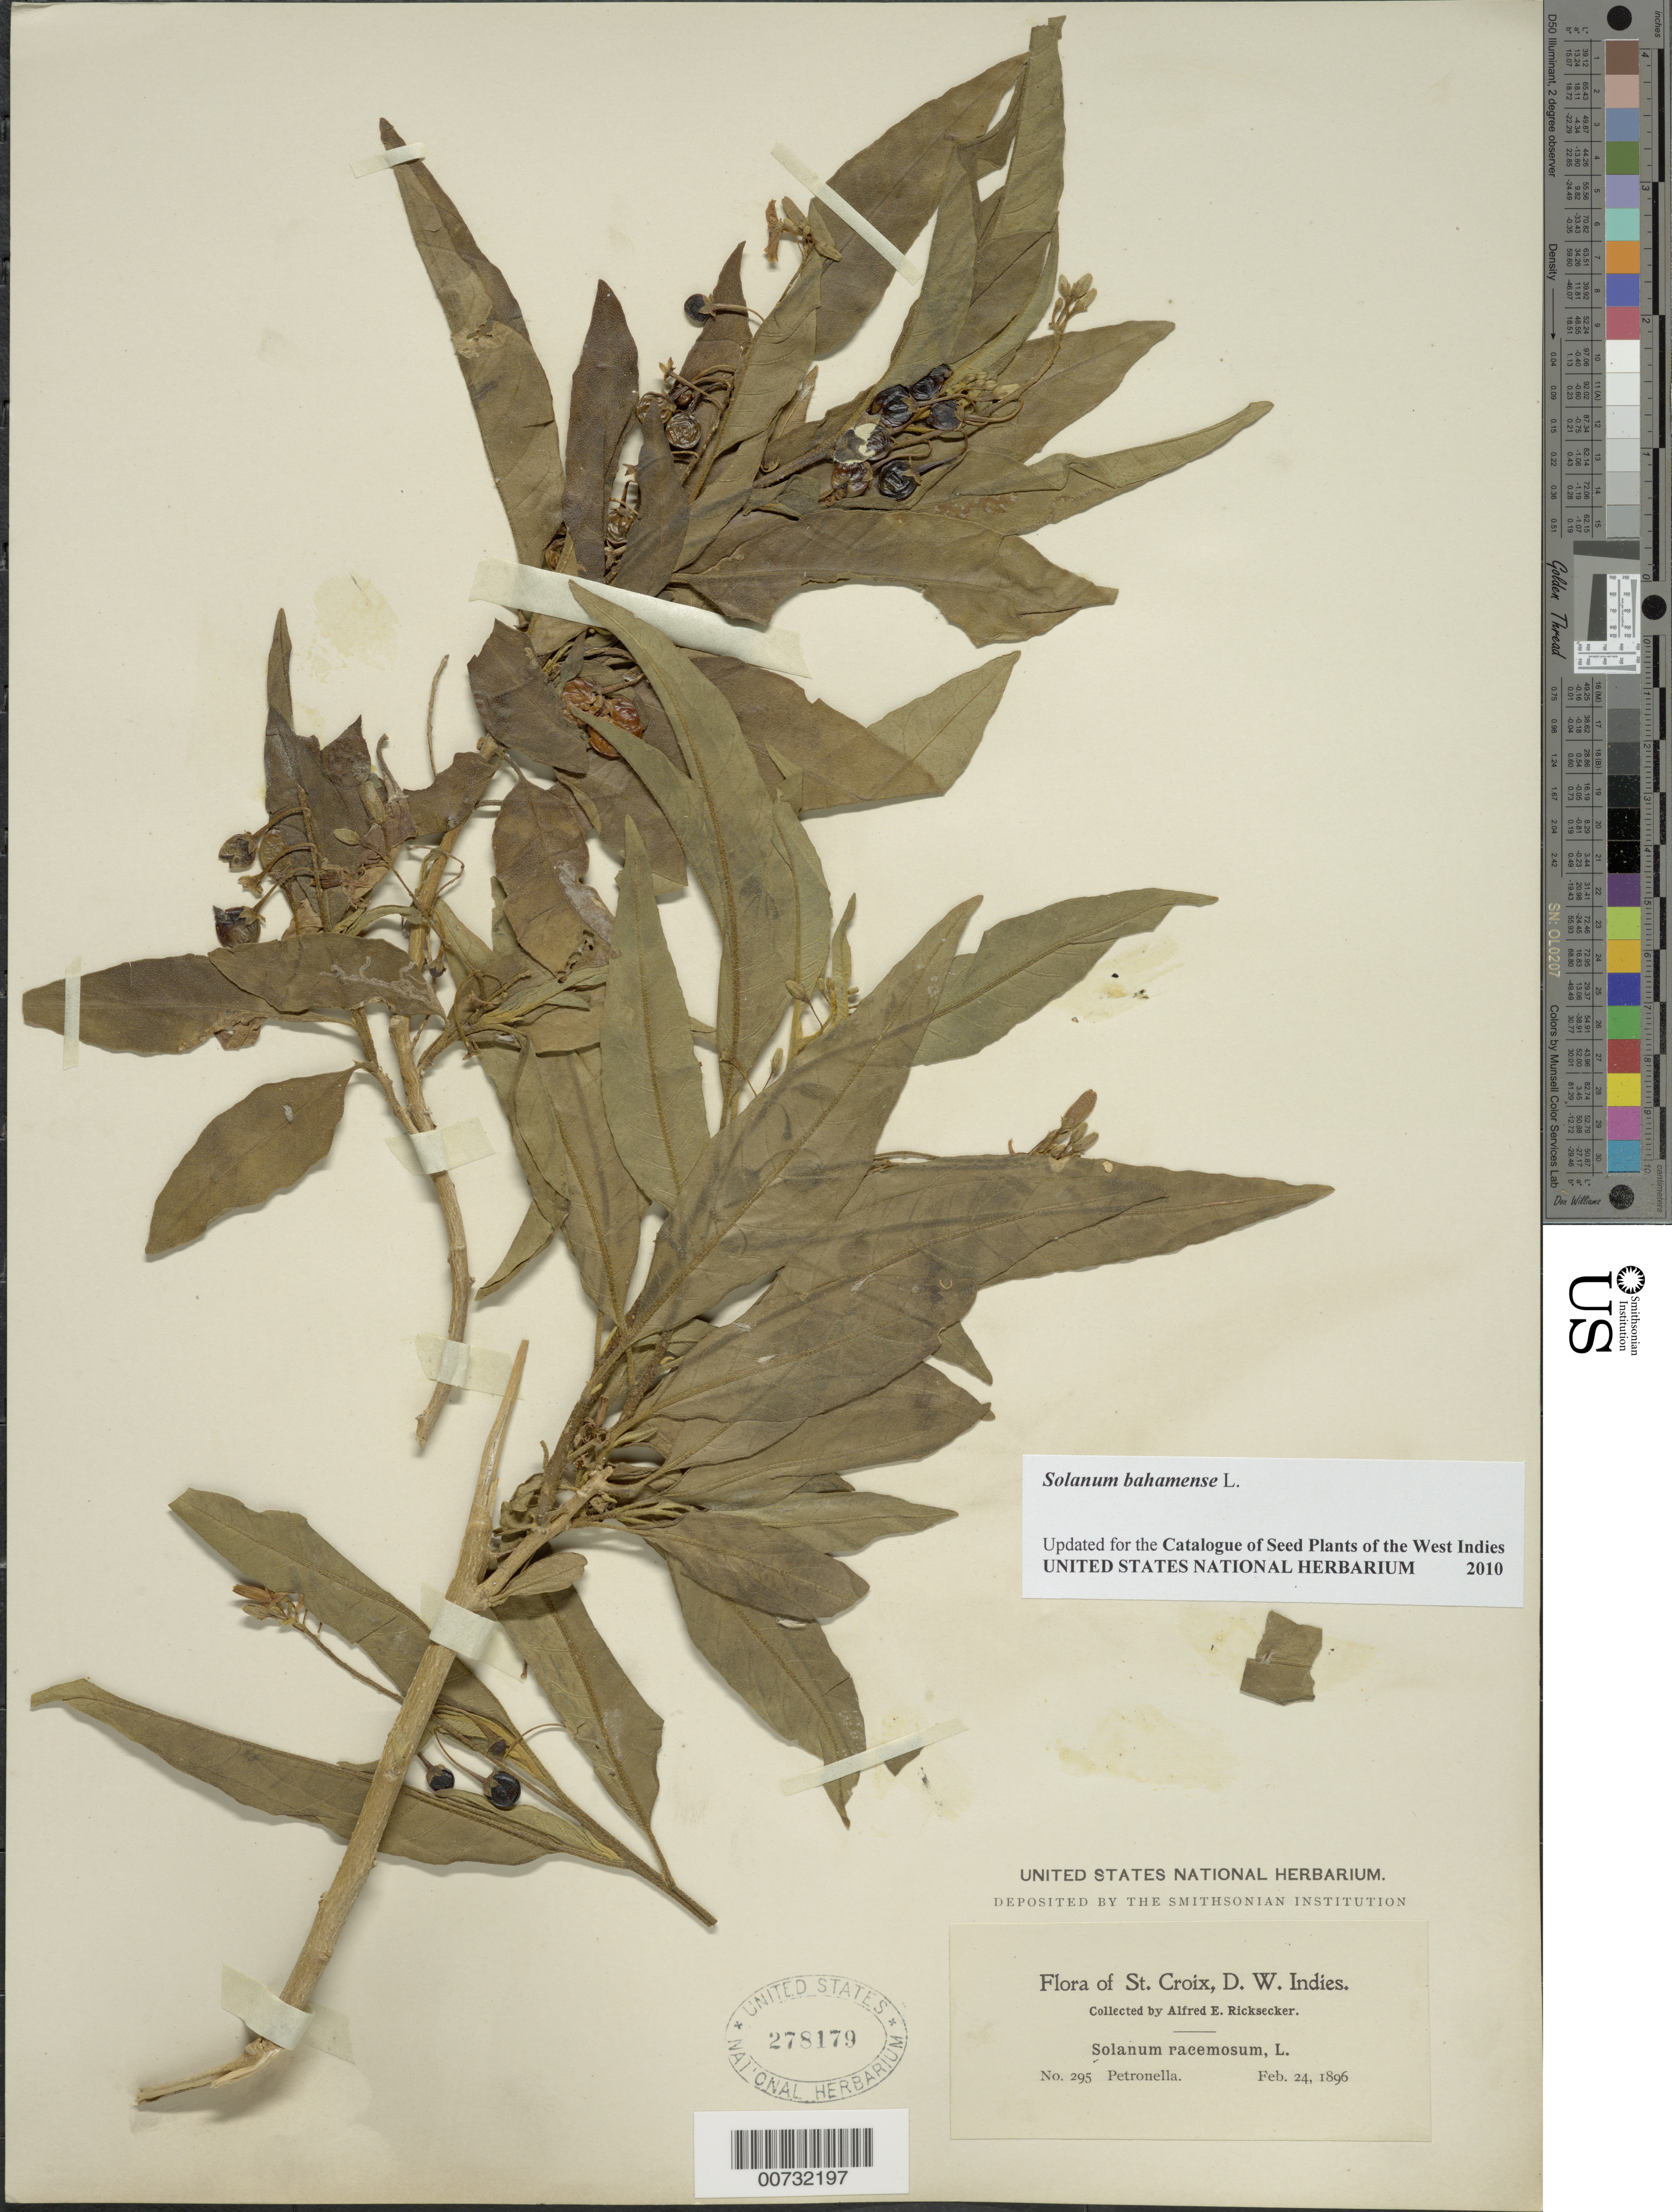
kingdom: Plantae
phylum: Tracheophyta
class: Magnoliopsida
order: Solanales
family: Solanaceae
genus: Solanum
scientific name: Solanum bahamense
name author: L.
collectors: A. E. Ricksecker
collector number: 295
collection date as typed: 24 Feb 1896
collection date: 1896-02-24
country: U.S. Virgin Islands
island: St. Croix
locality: Petronella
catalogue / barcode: US 278179